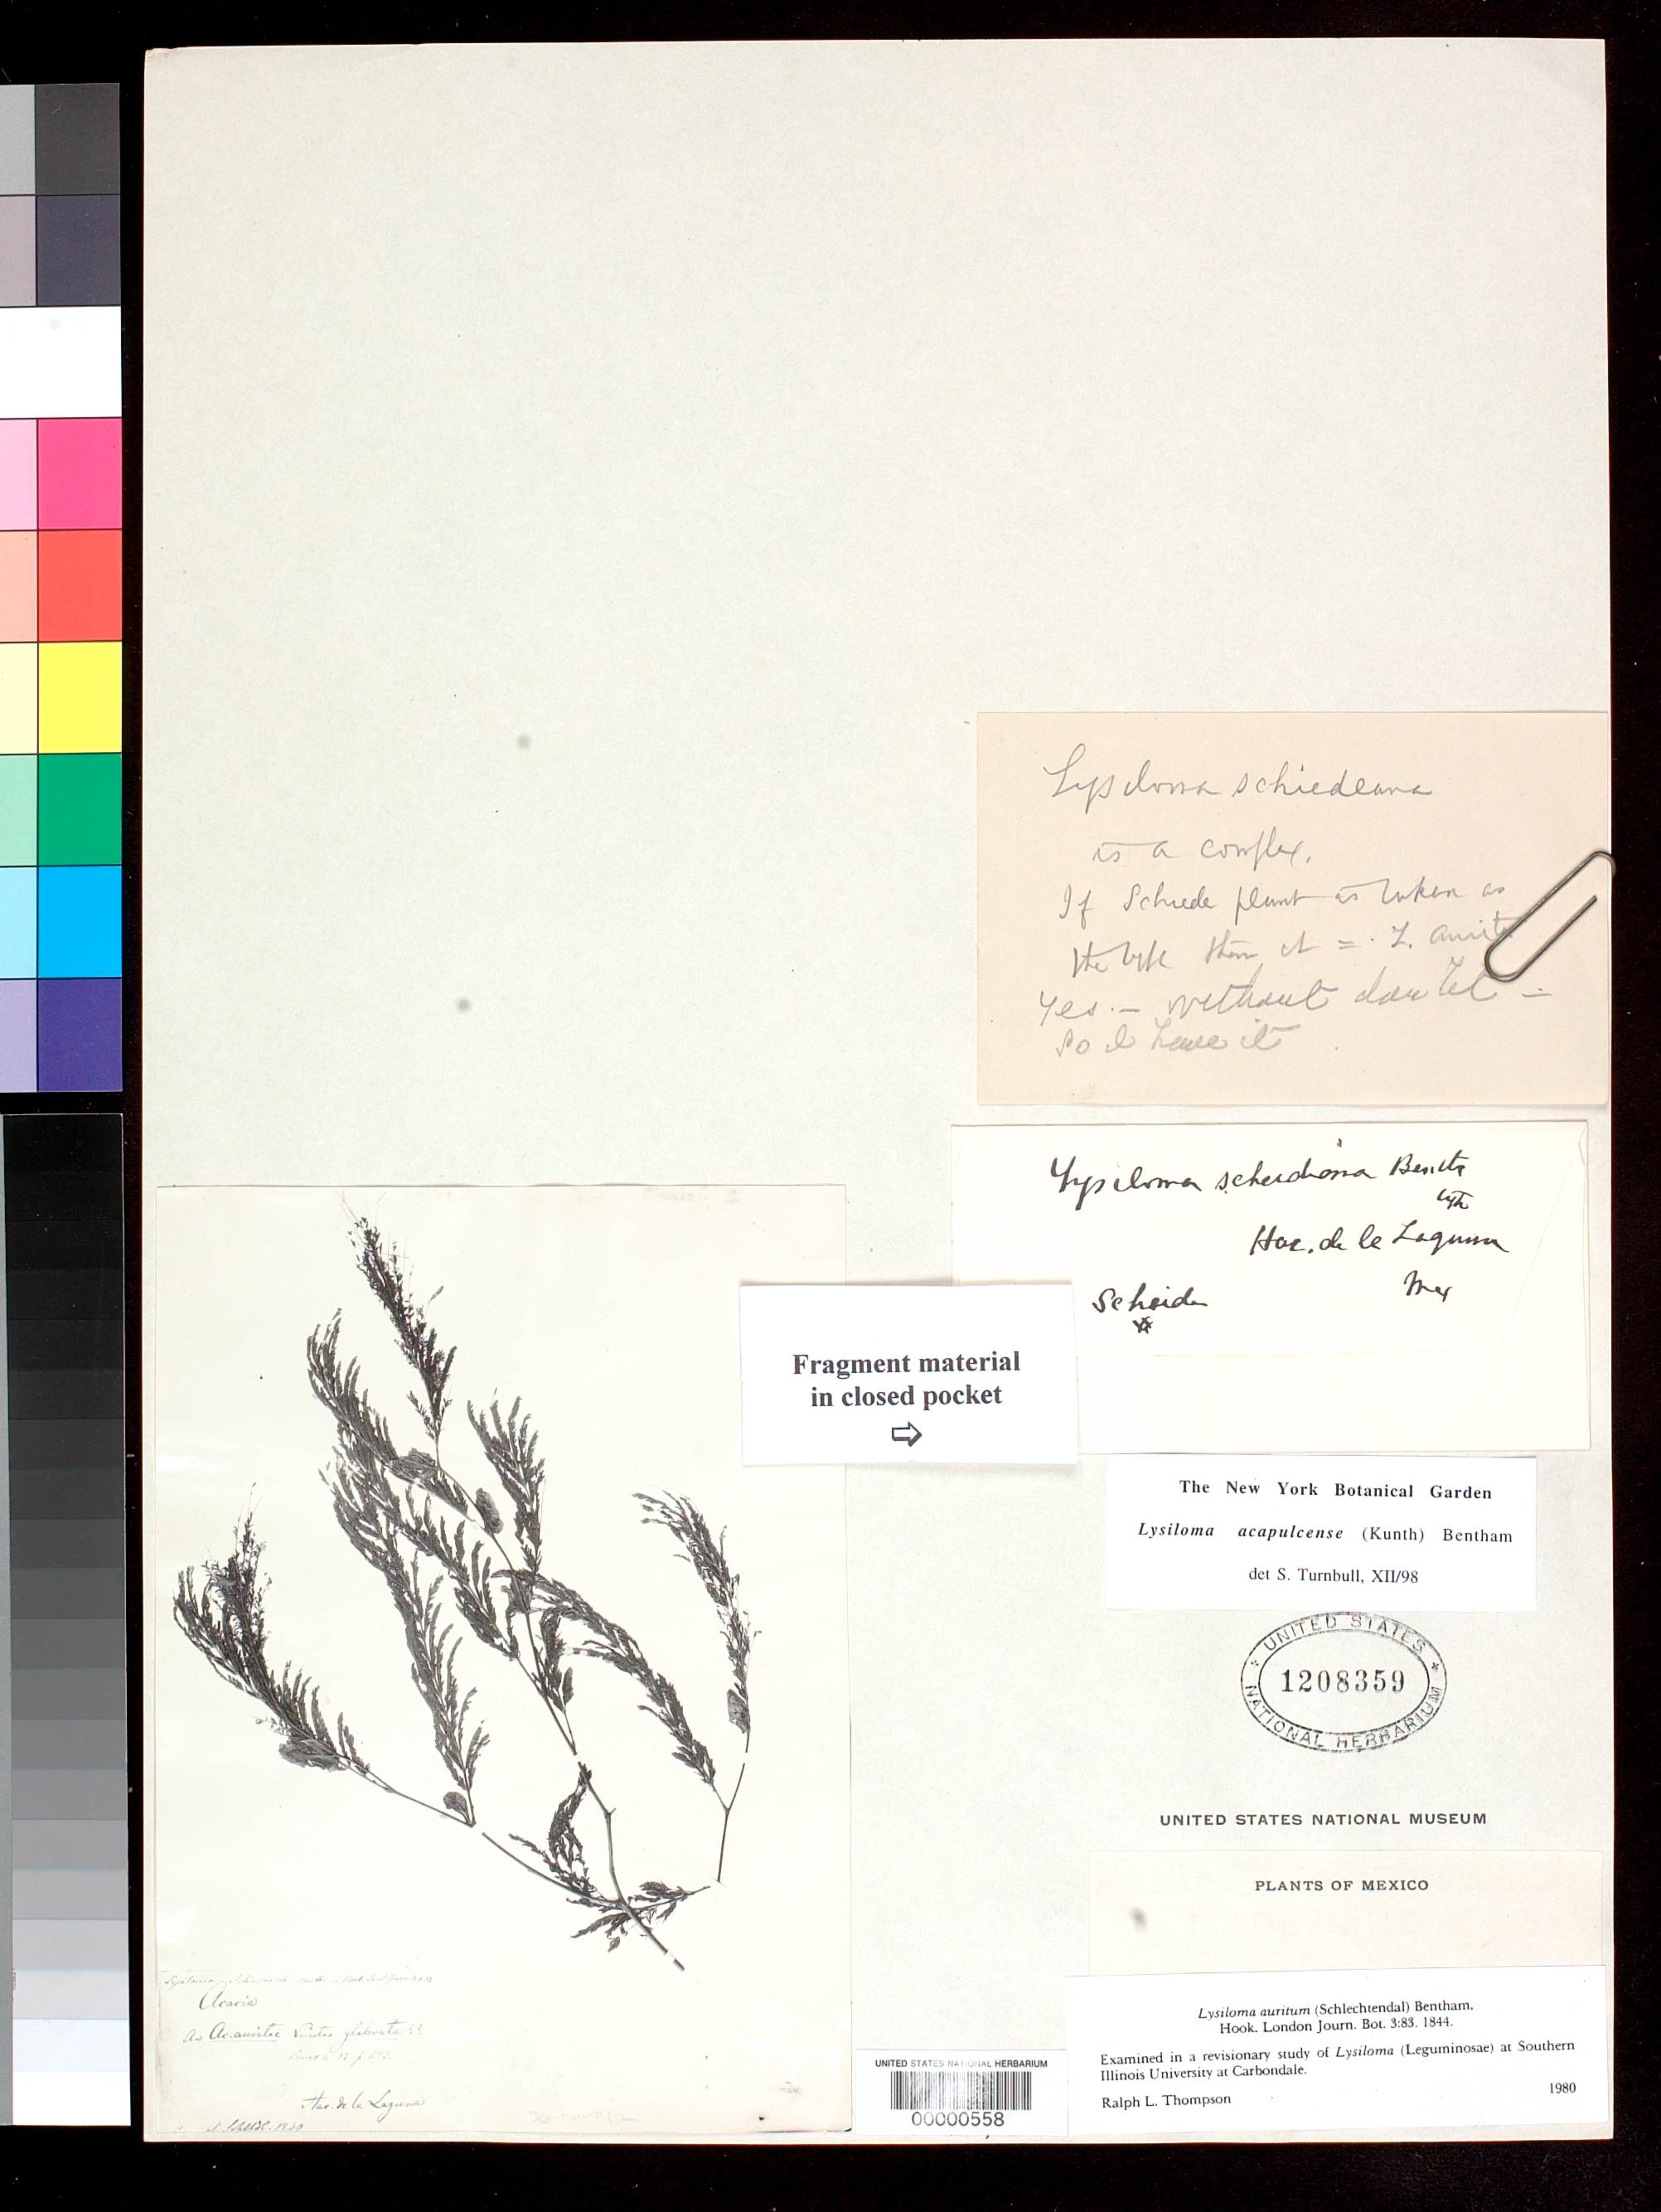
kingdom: Plantae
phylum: Tracheophyta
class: Magnoliopsida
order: Fabales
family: Fabaceae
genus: Lysiloma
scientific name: Lysiloma schiedeanum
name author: Benth.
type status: Isosyntype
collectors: C. J. W. Schiede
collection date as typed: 1840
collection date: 1840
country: Mexico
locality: Hacienda de la Laguna.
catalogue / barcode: US 1208359